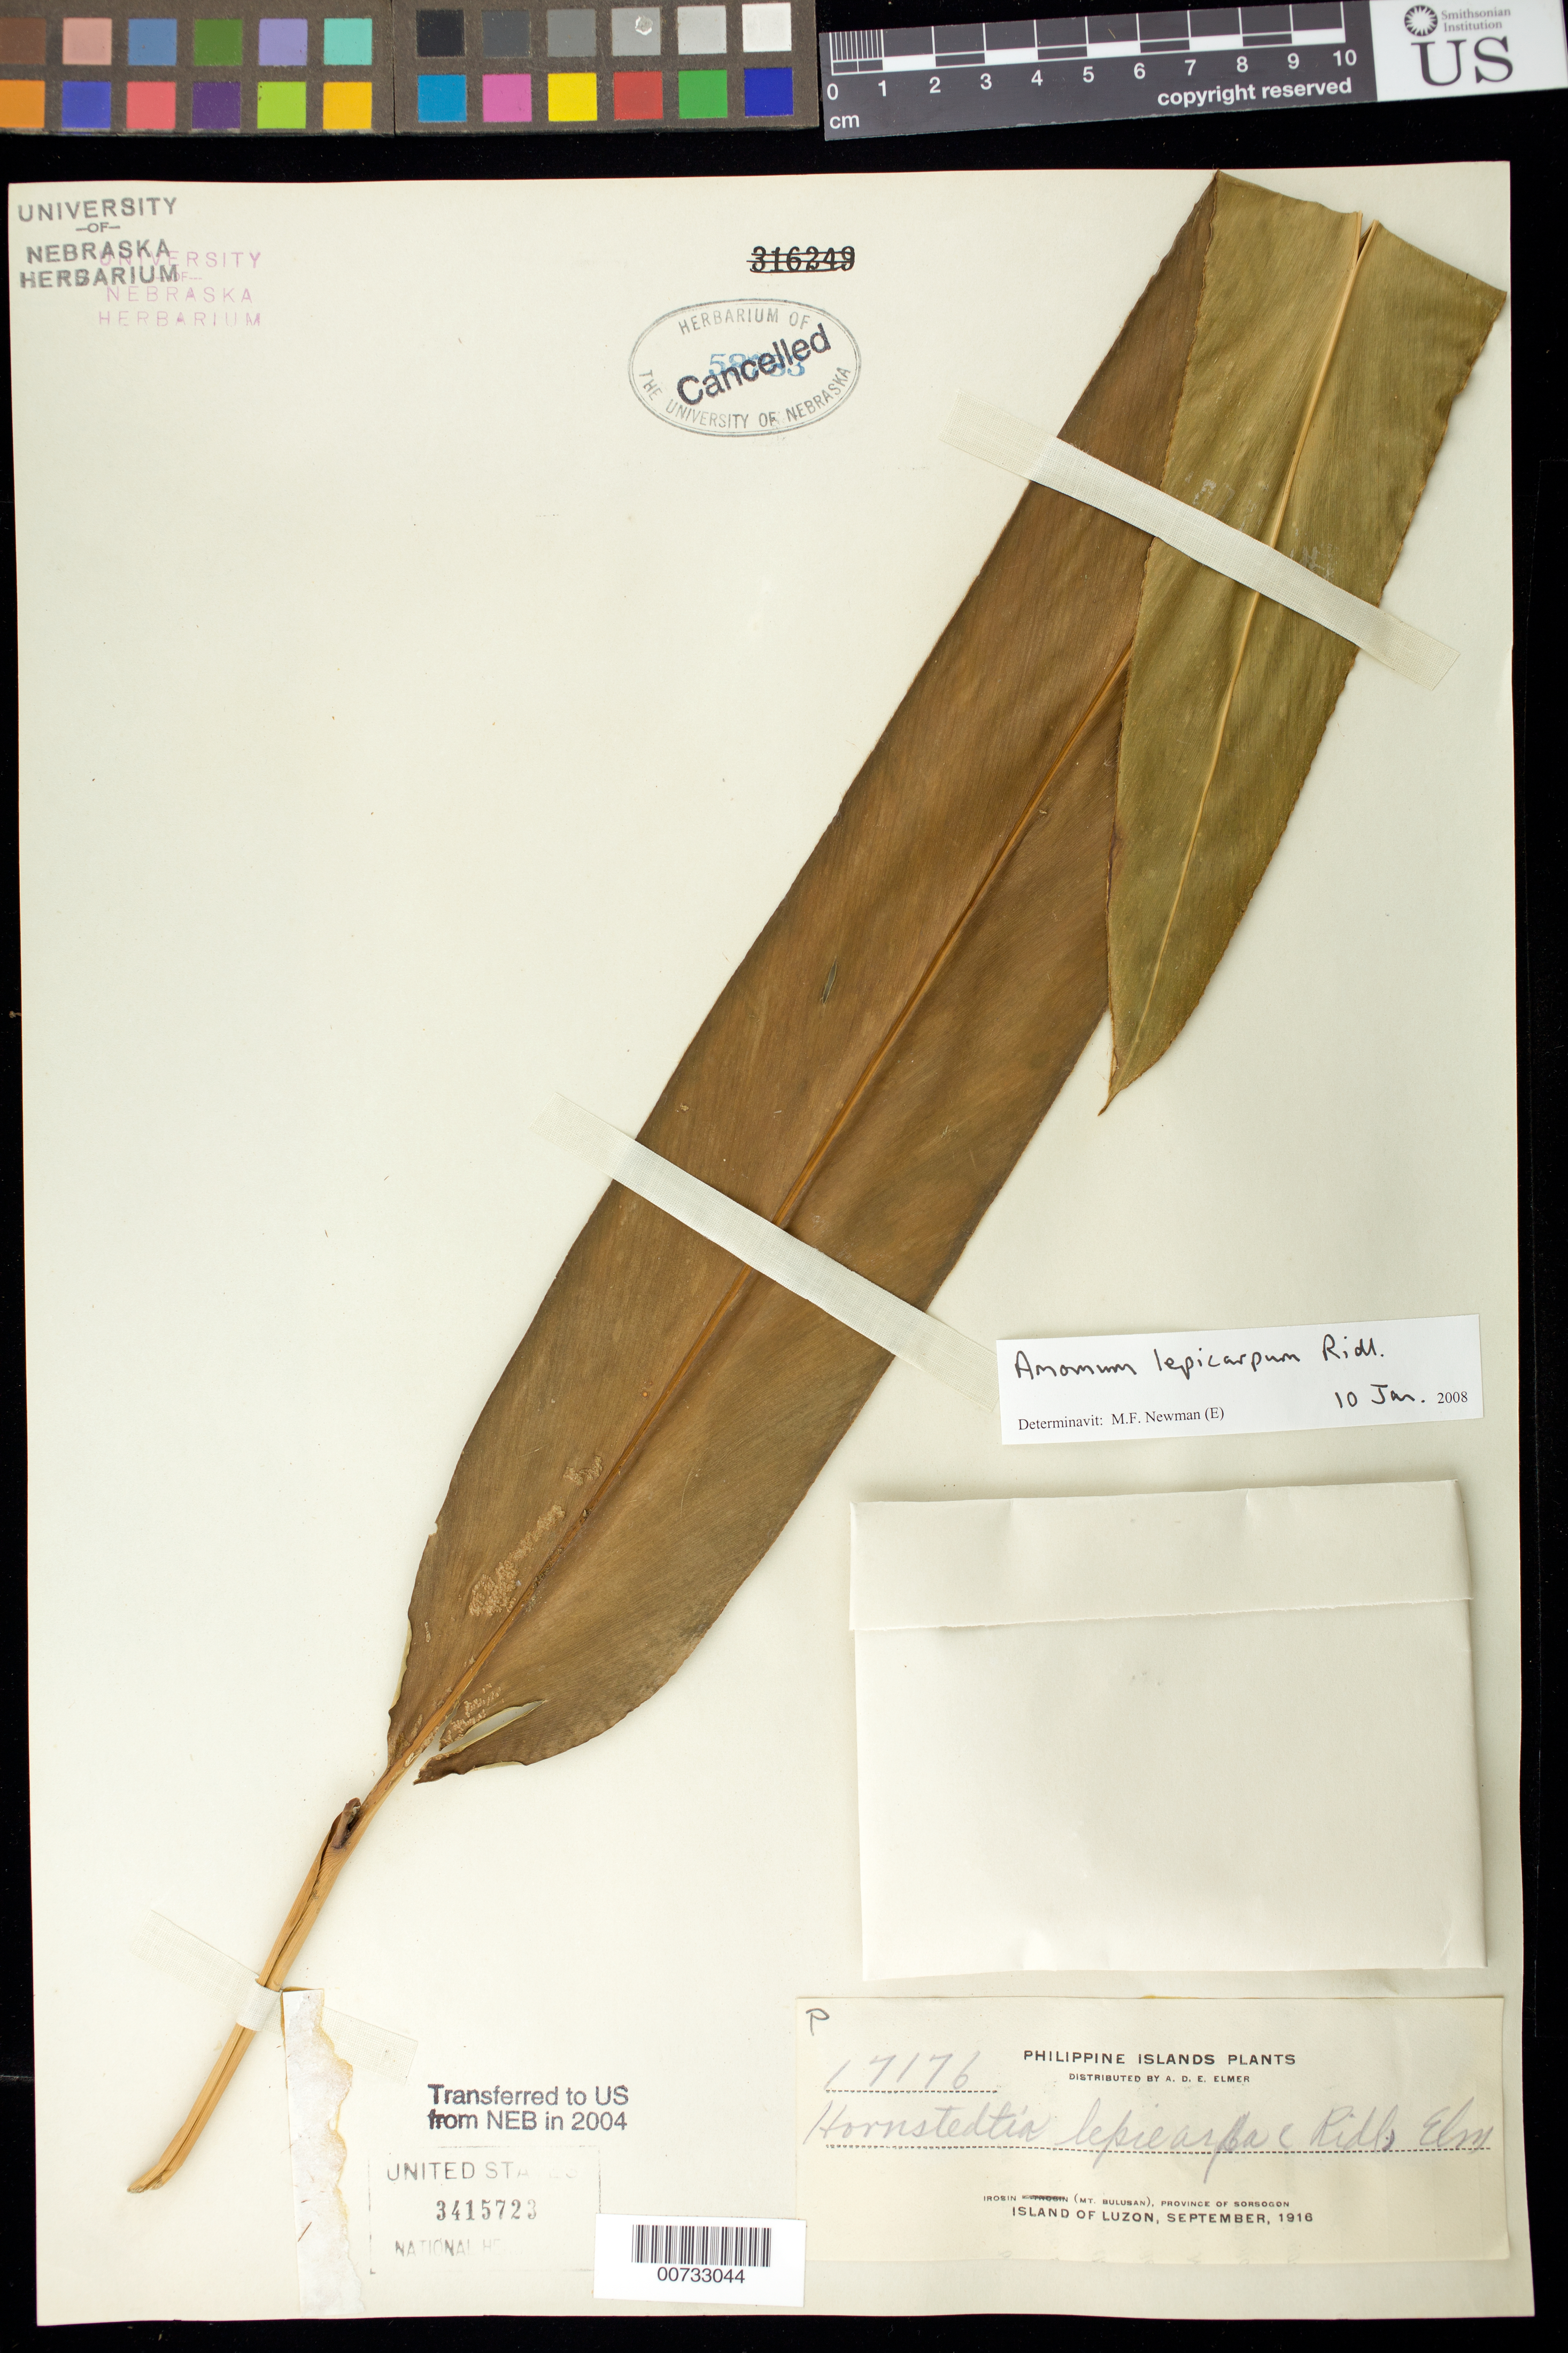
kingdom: Plantae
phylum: Tracheophyta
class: Liliopsida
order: Zingiberales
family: Zingiberaceae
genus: Etlingera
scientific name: Etlingera alba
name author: (K. Schum.) A.D. Poulsen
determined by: Docot, Rudolph Valentino A.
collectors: A. D. E. Elmer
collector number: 17176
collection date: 1916-09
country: Philippines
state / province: Bicol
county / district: Sorsogon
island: Luzon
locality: Irosin (Mt. Bulusan)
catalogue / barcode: US 3415723